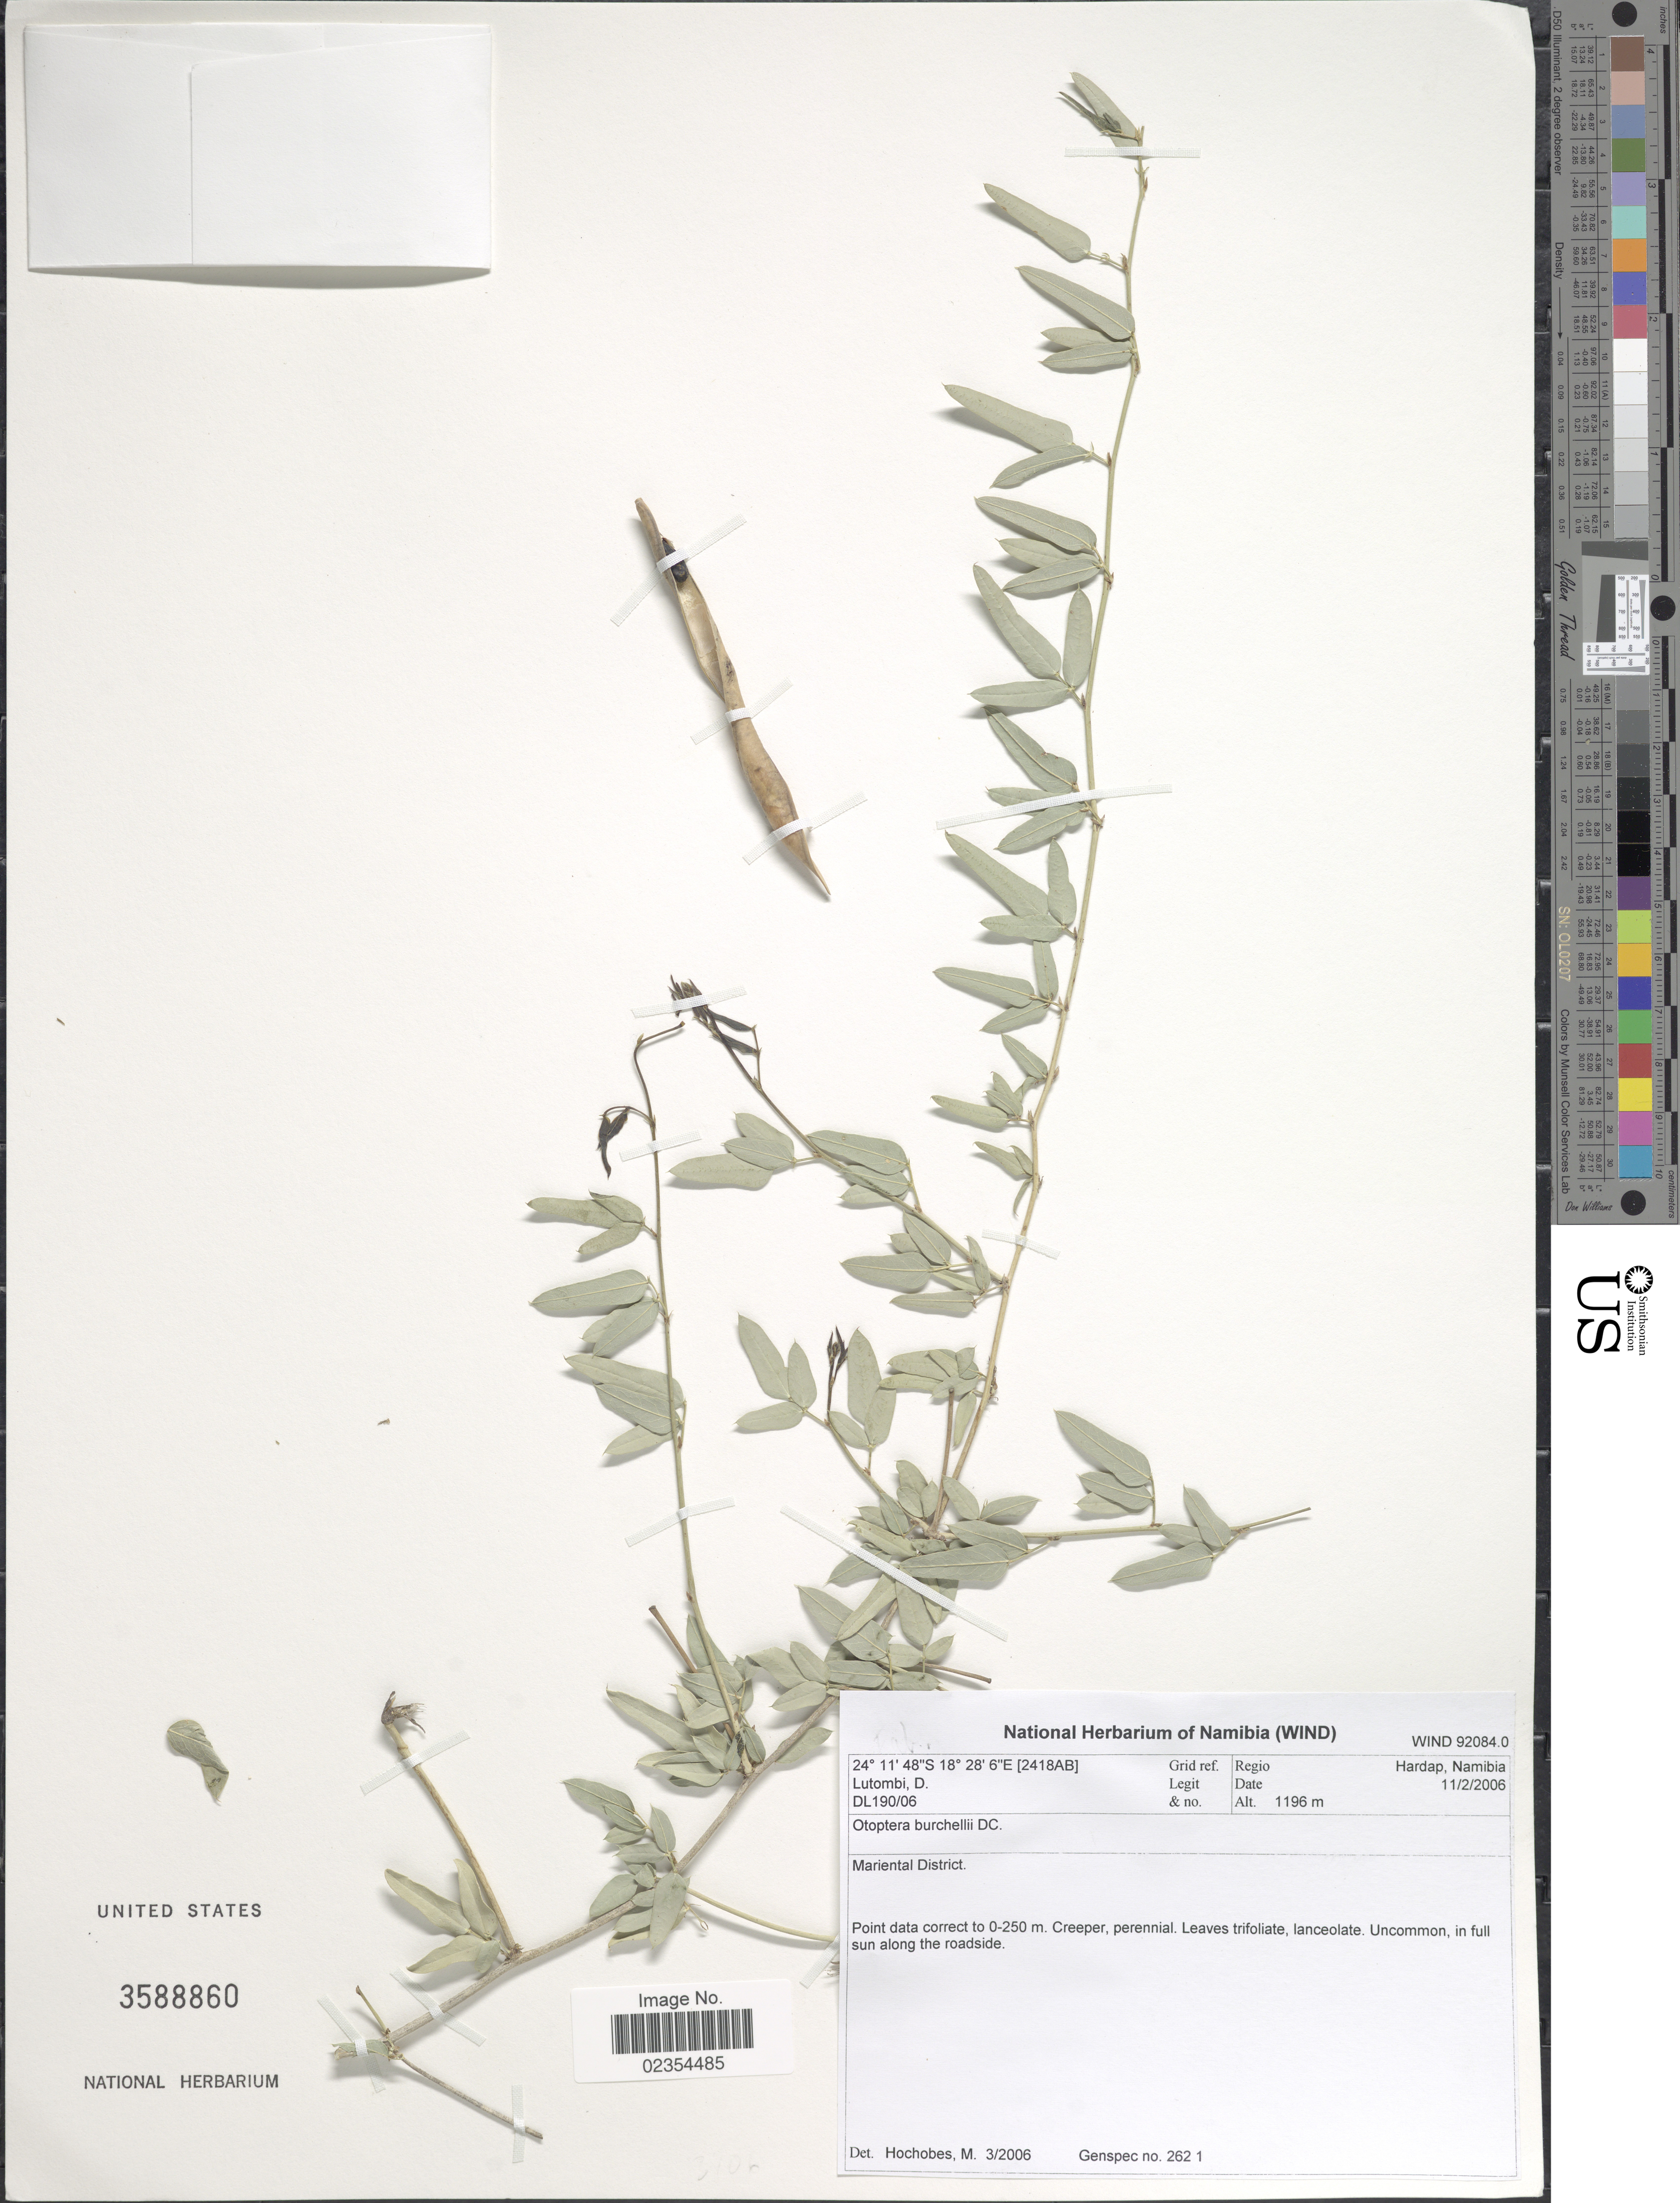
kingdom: Plantae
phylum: Tracheophyta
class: Magnoliopsida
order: Fabales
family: Fabaceae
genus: Otoptera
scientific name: Otoptera burchellii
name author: DC.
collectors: D. Lutombi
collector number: DL190/06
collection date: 2006-02-11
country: Namibia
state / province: Hardap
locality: Mariental District, Grid ref. [2418AB], along roadside.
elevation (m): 1196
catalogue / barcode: US 3588860